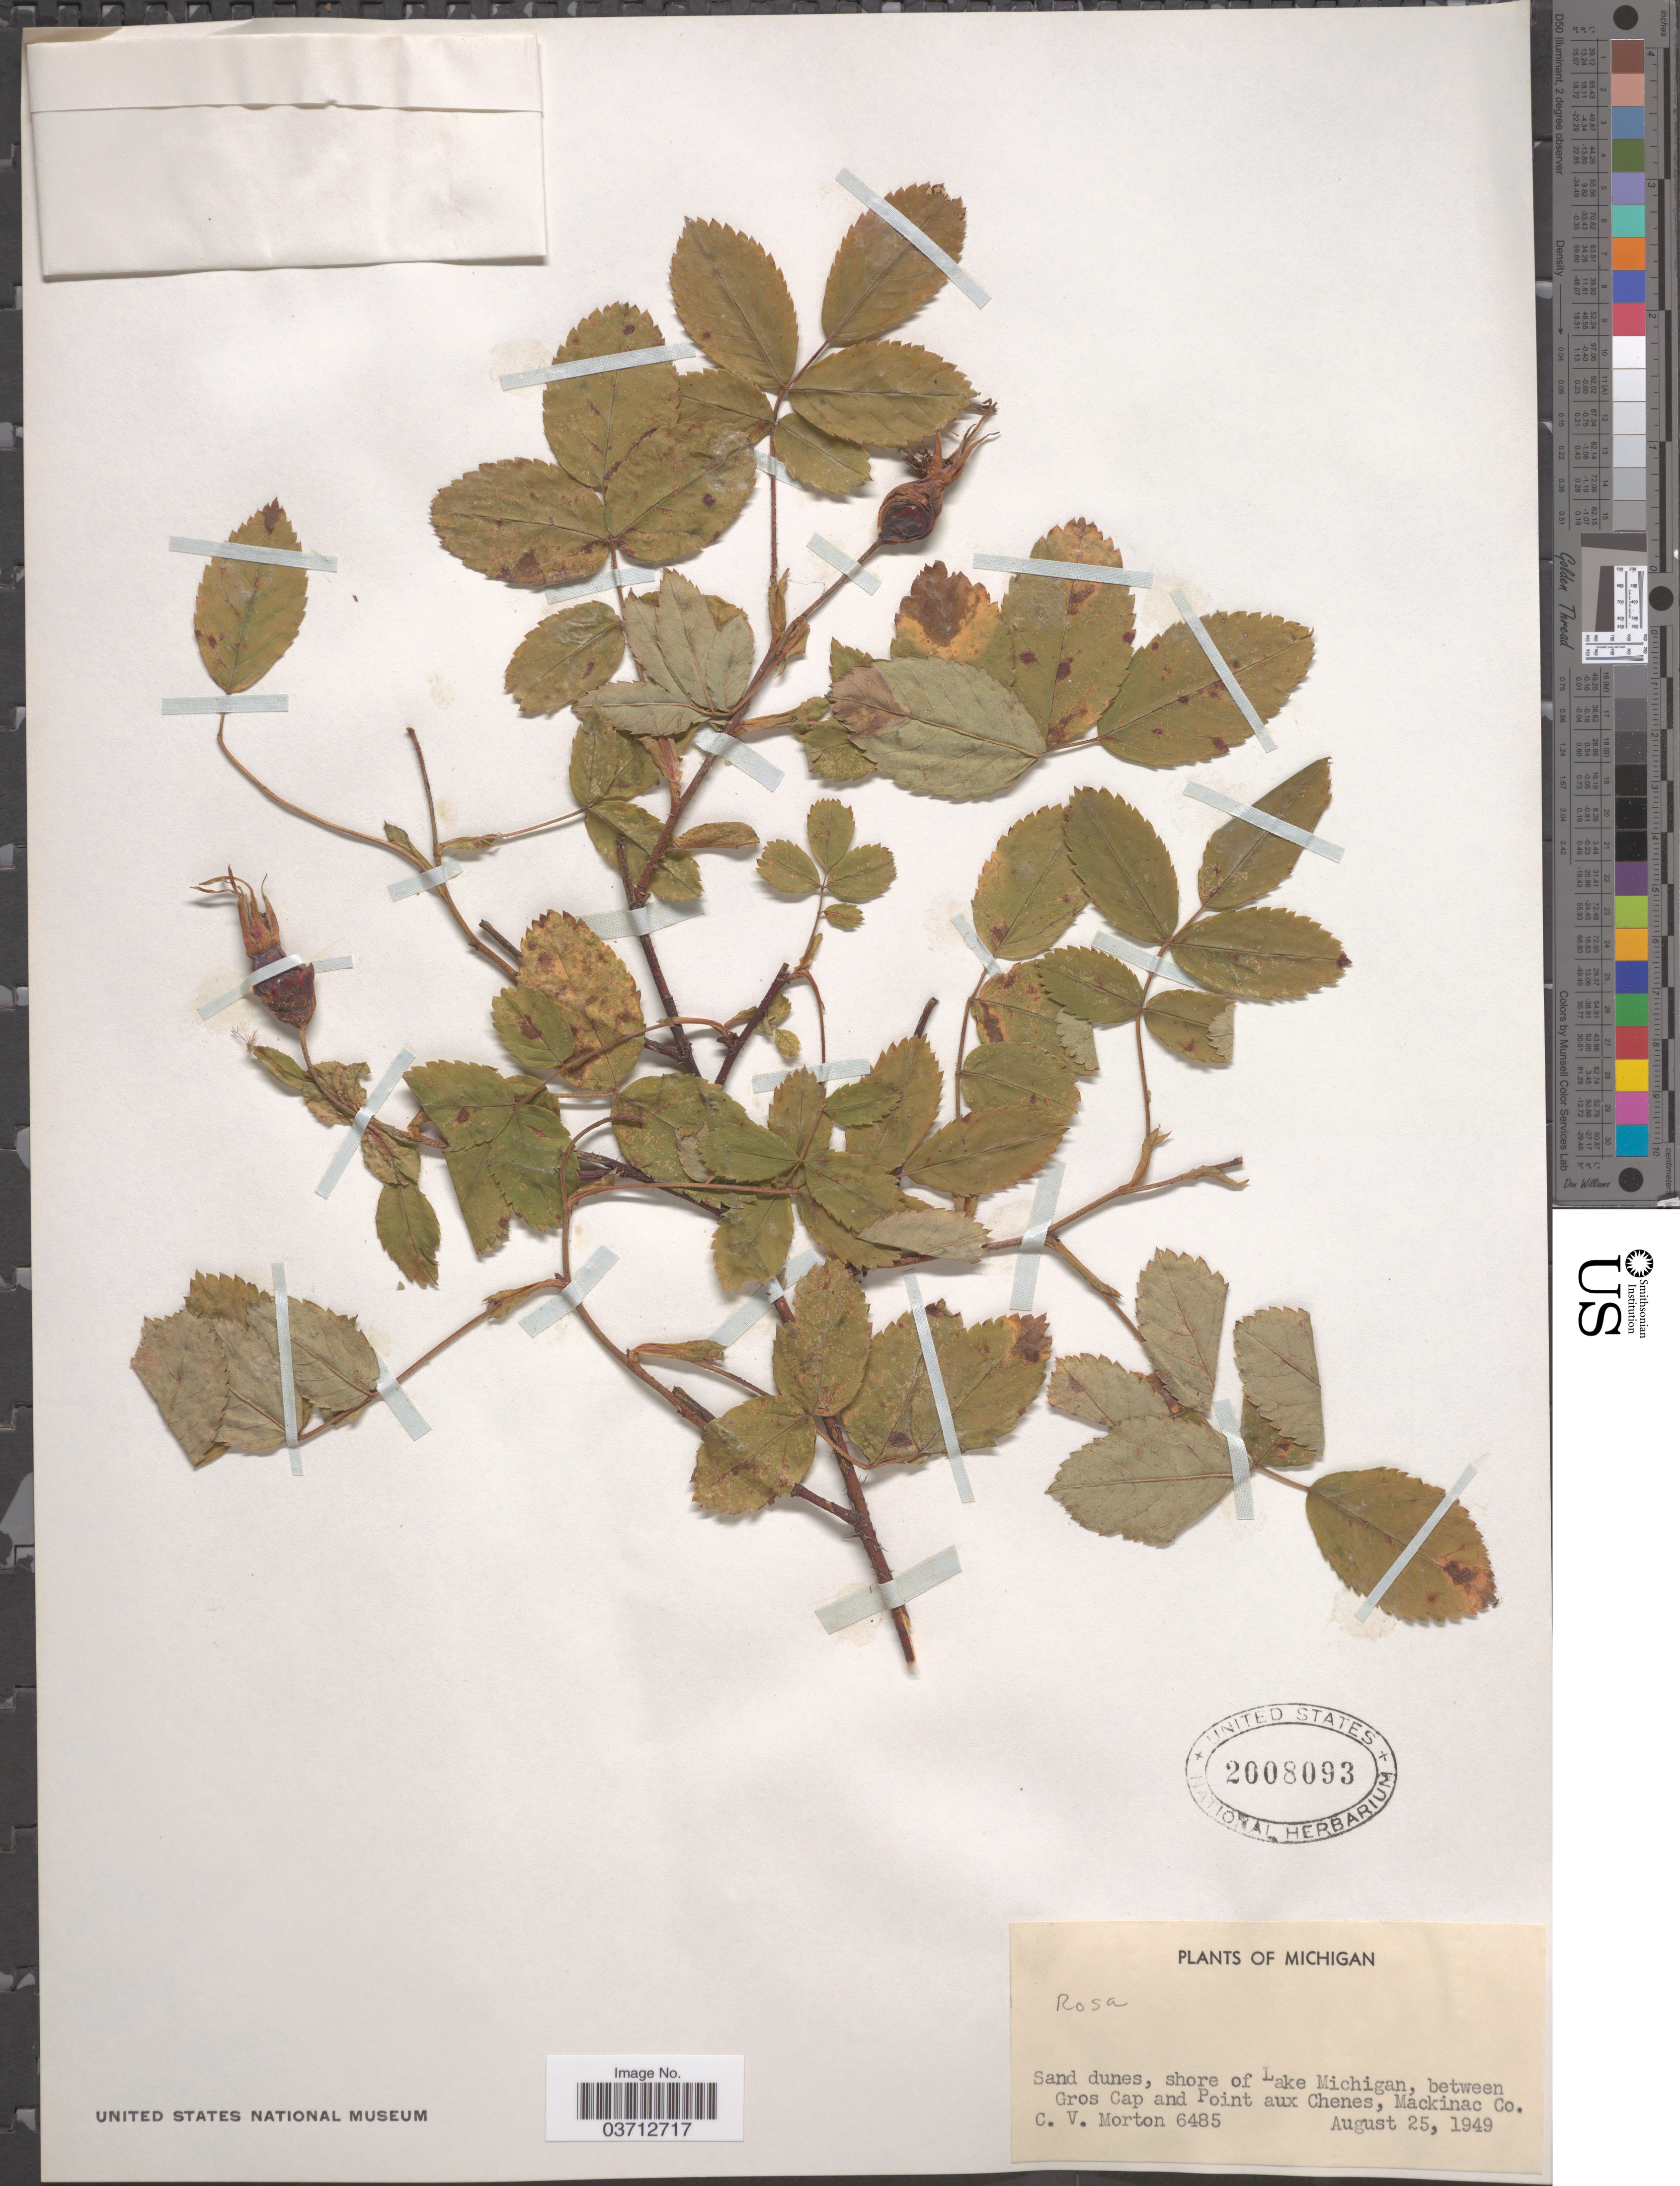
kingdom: Plantae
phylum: Tracheophyta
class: Magnoliopsida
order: Rosales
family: Rosaceae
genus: Rosa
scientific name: Rosa sp.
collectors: C. V. Morton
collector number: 6485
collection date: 1949-08-25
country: United States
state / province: Michigan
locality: Shore of Lake Michigan, between Gros Gap and Point aux Chenes, Mackinac Co.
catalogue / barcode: US 2008093